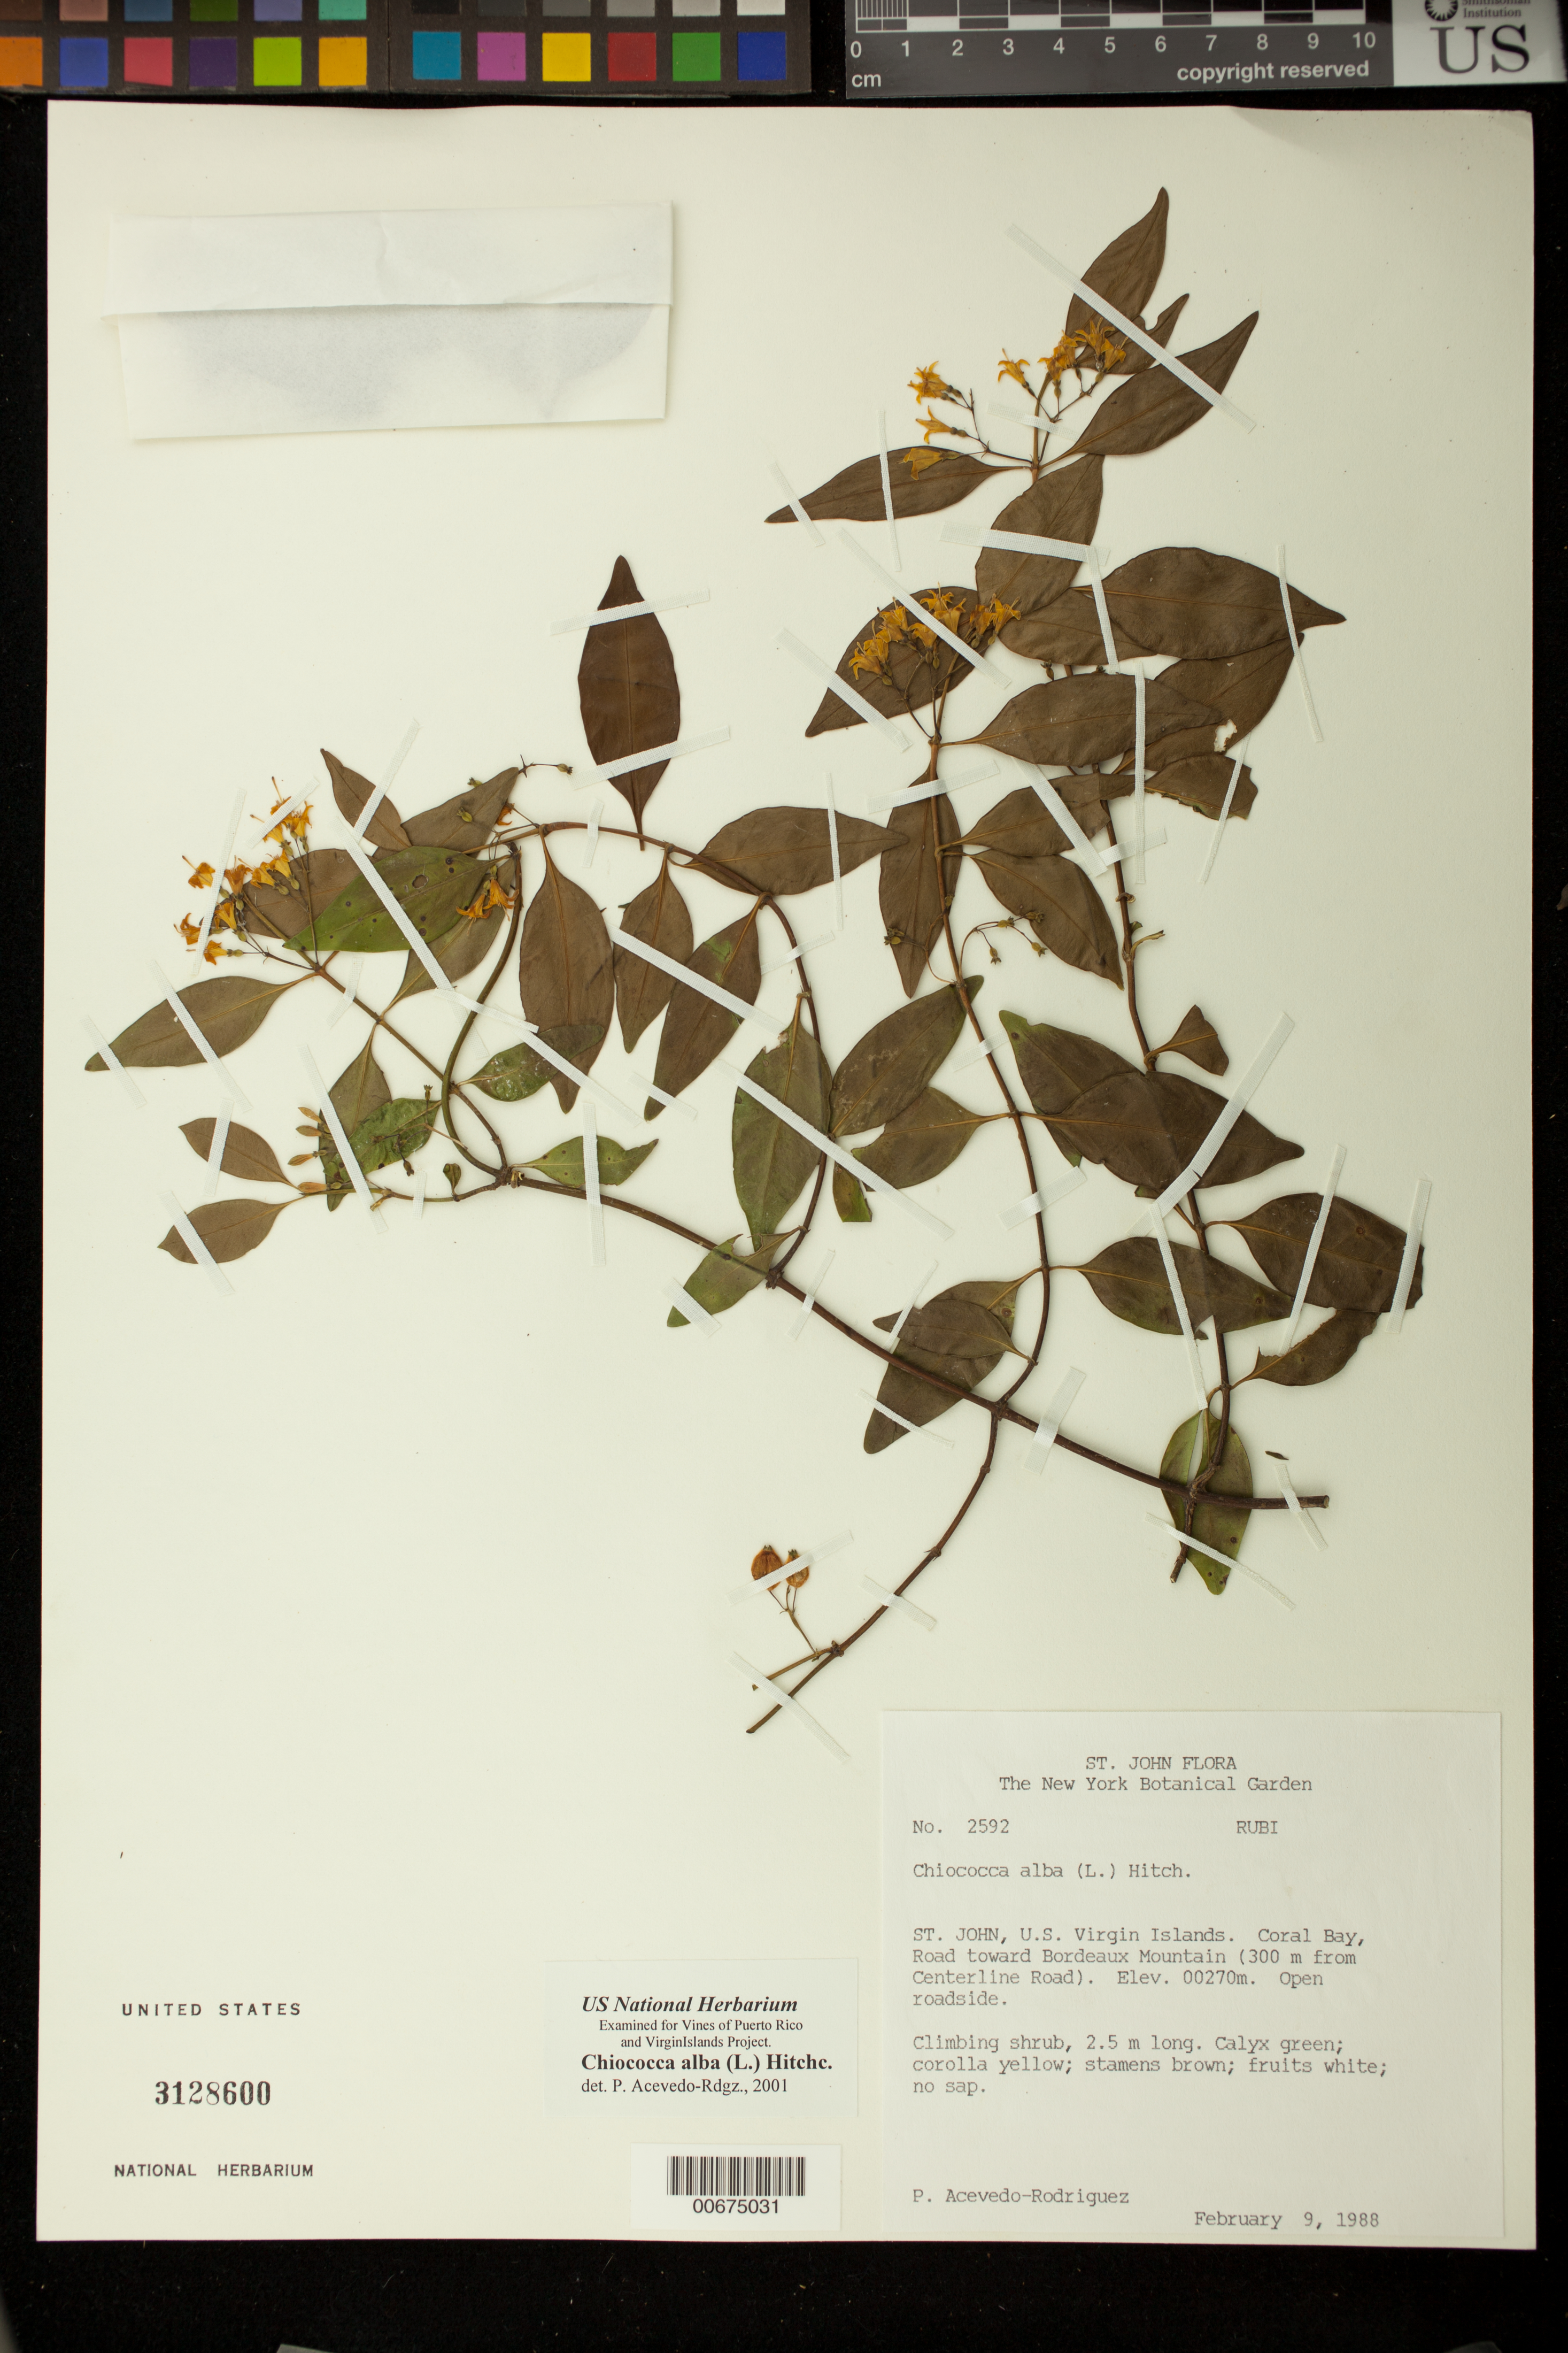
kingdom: Plantae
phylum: Tracheophyta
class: Magnoliopsida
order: Gentianales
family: Rubiaceae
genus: Chiococca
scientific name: Chiococca alba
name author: (L.) Hitchc.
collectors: P. Acevedo-Rodr.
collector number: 2592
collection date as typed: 09 Feb 1988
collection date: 1988-02-09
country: U.S. Virgin Islands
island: St. John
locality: Road toward Bordeaux Mountain (300 m from Centerline Road)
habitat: Open roadside.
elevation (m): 270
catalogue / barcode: US 3128600